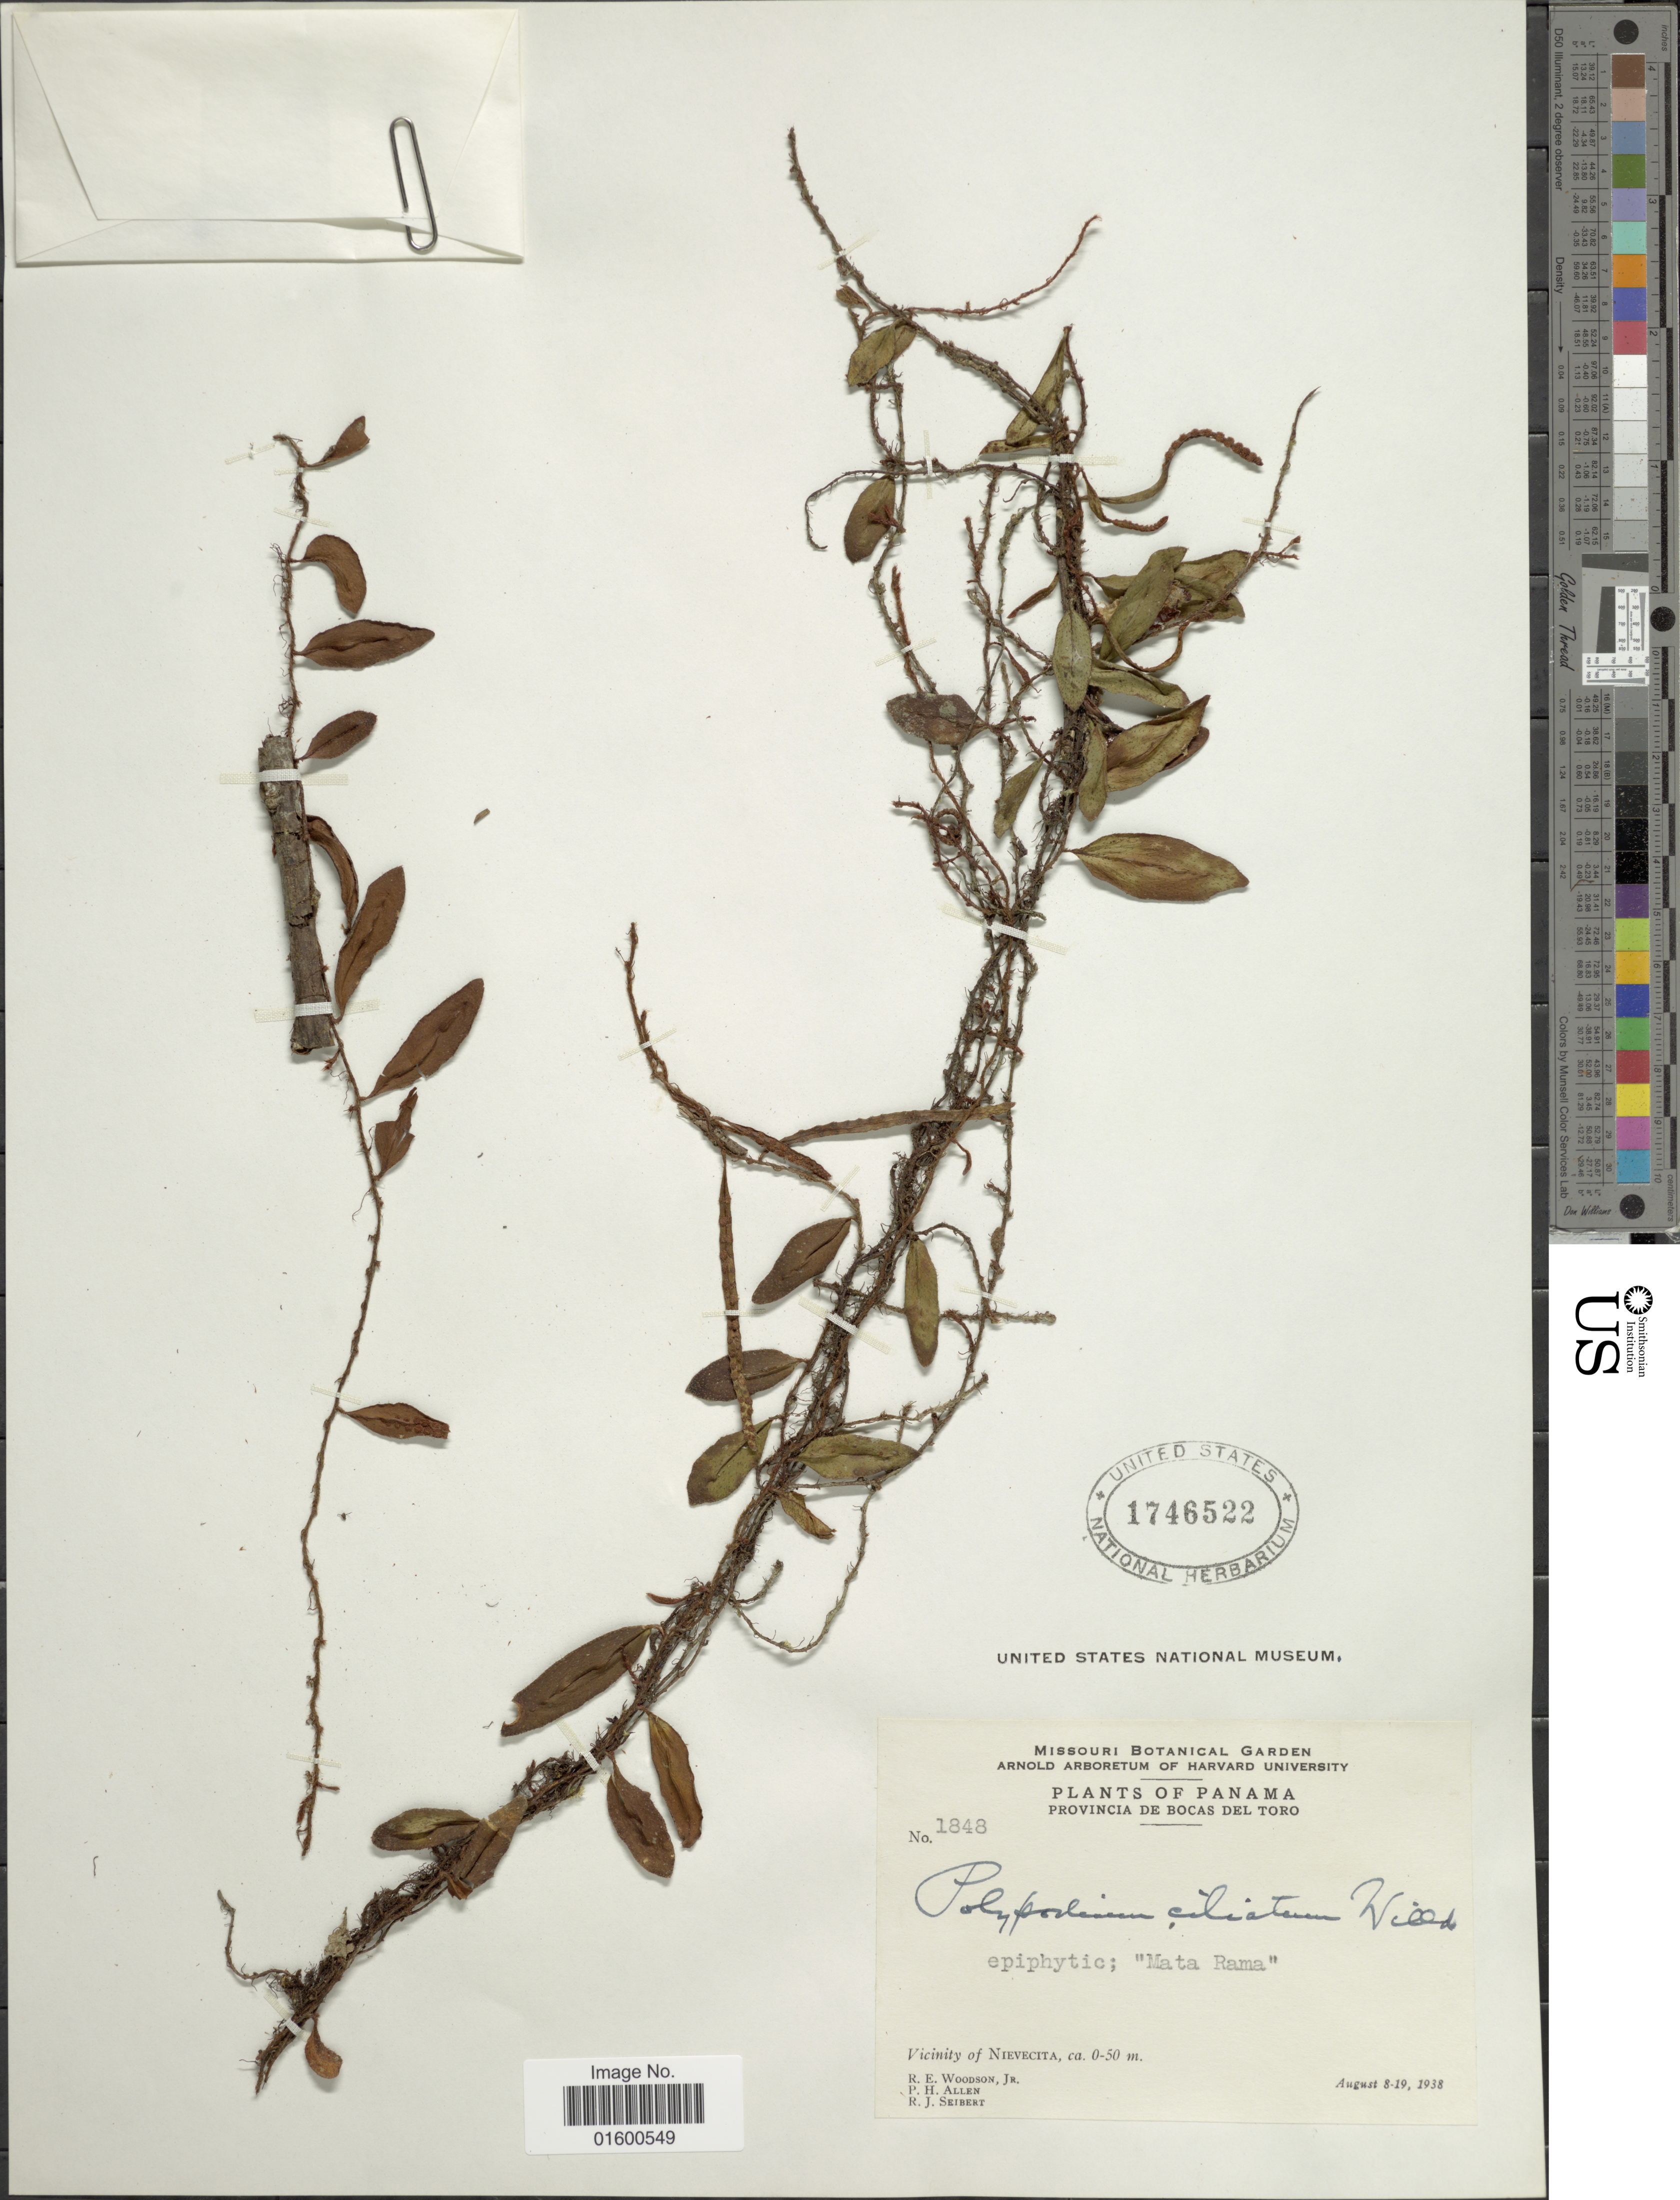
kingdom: Plantae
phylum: Tracheophyta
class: Polypodiopsida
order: Polypodiales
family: Polypodiaceae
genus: Microgramma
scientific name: Microgramma reptans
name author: (Cav.) A.R. Sm.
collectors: R. E. Woodson, P. H. Allen & R. J. Seibert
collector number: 1848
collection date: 1938-08-08/1938-08-19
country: Panama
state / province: Bocas del Toro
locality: Provincia de Bocas del Toro, Mata Rama, Vicinity of Nievecita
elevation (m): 0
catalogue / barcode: US 1746522